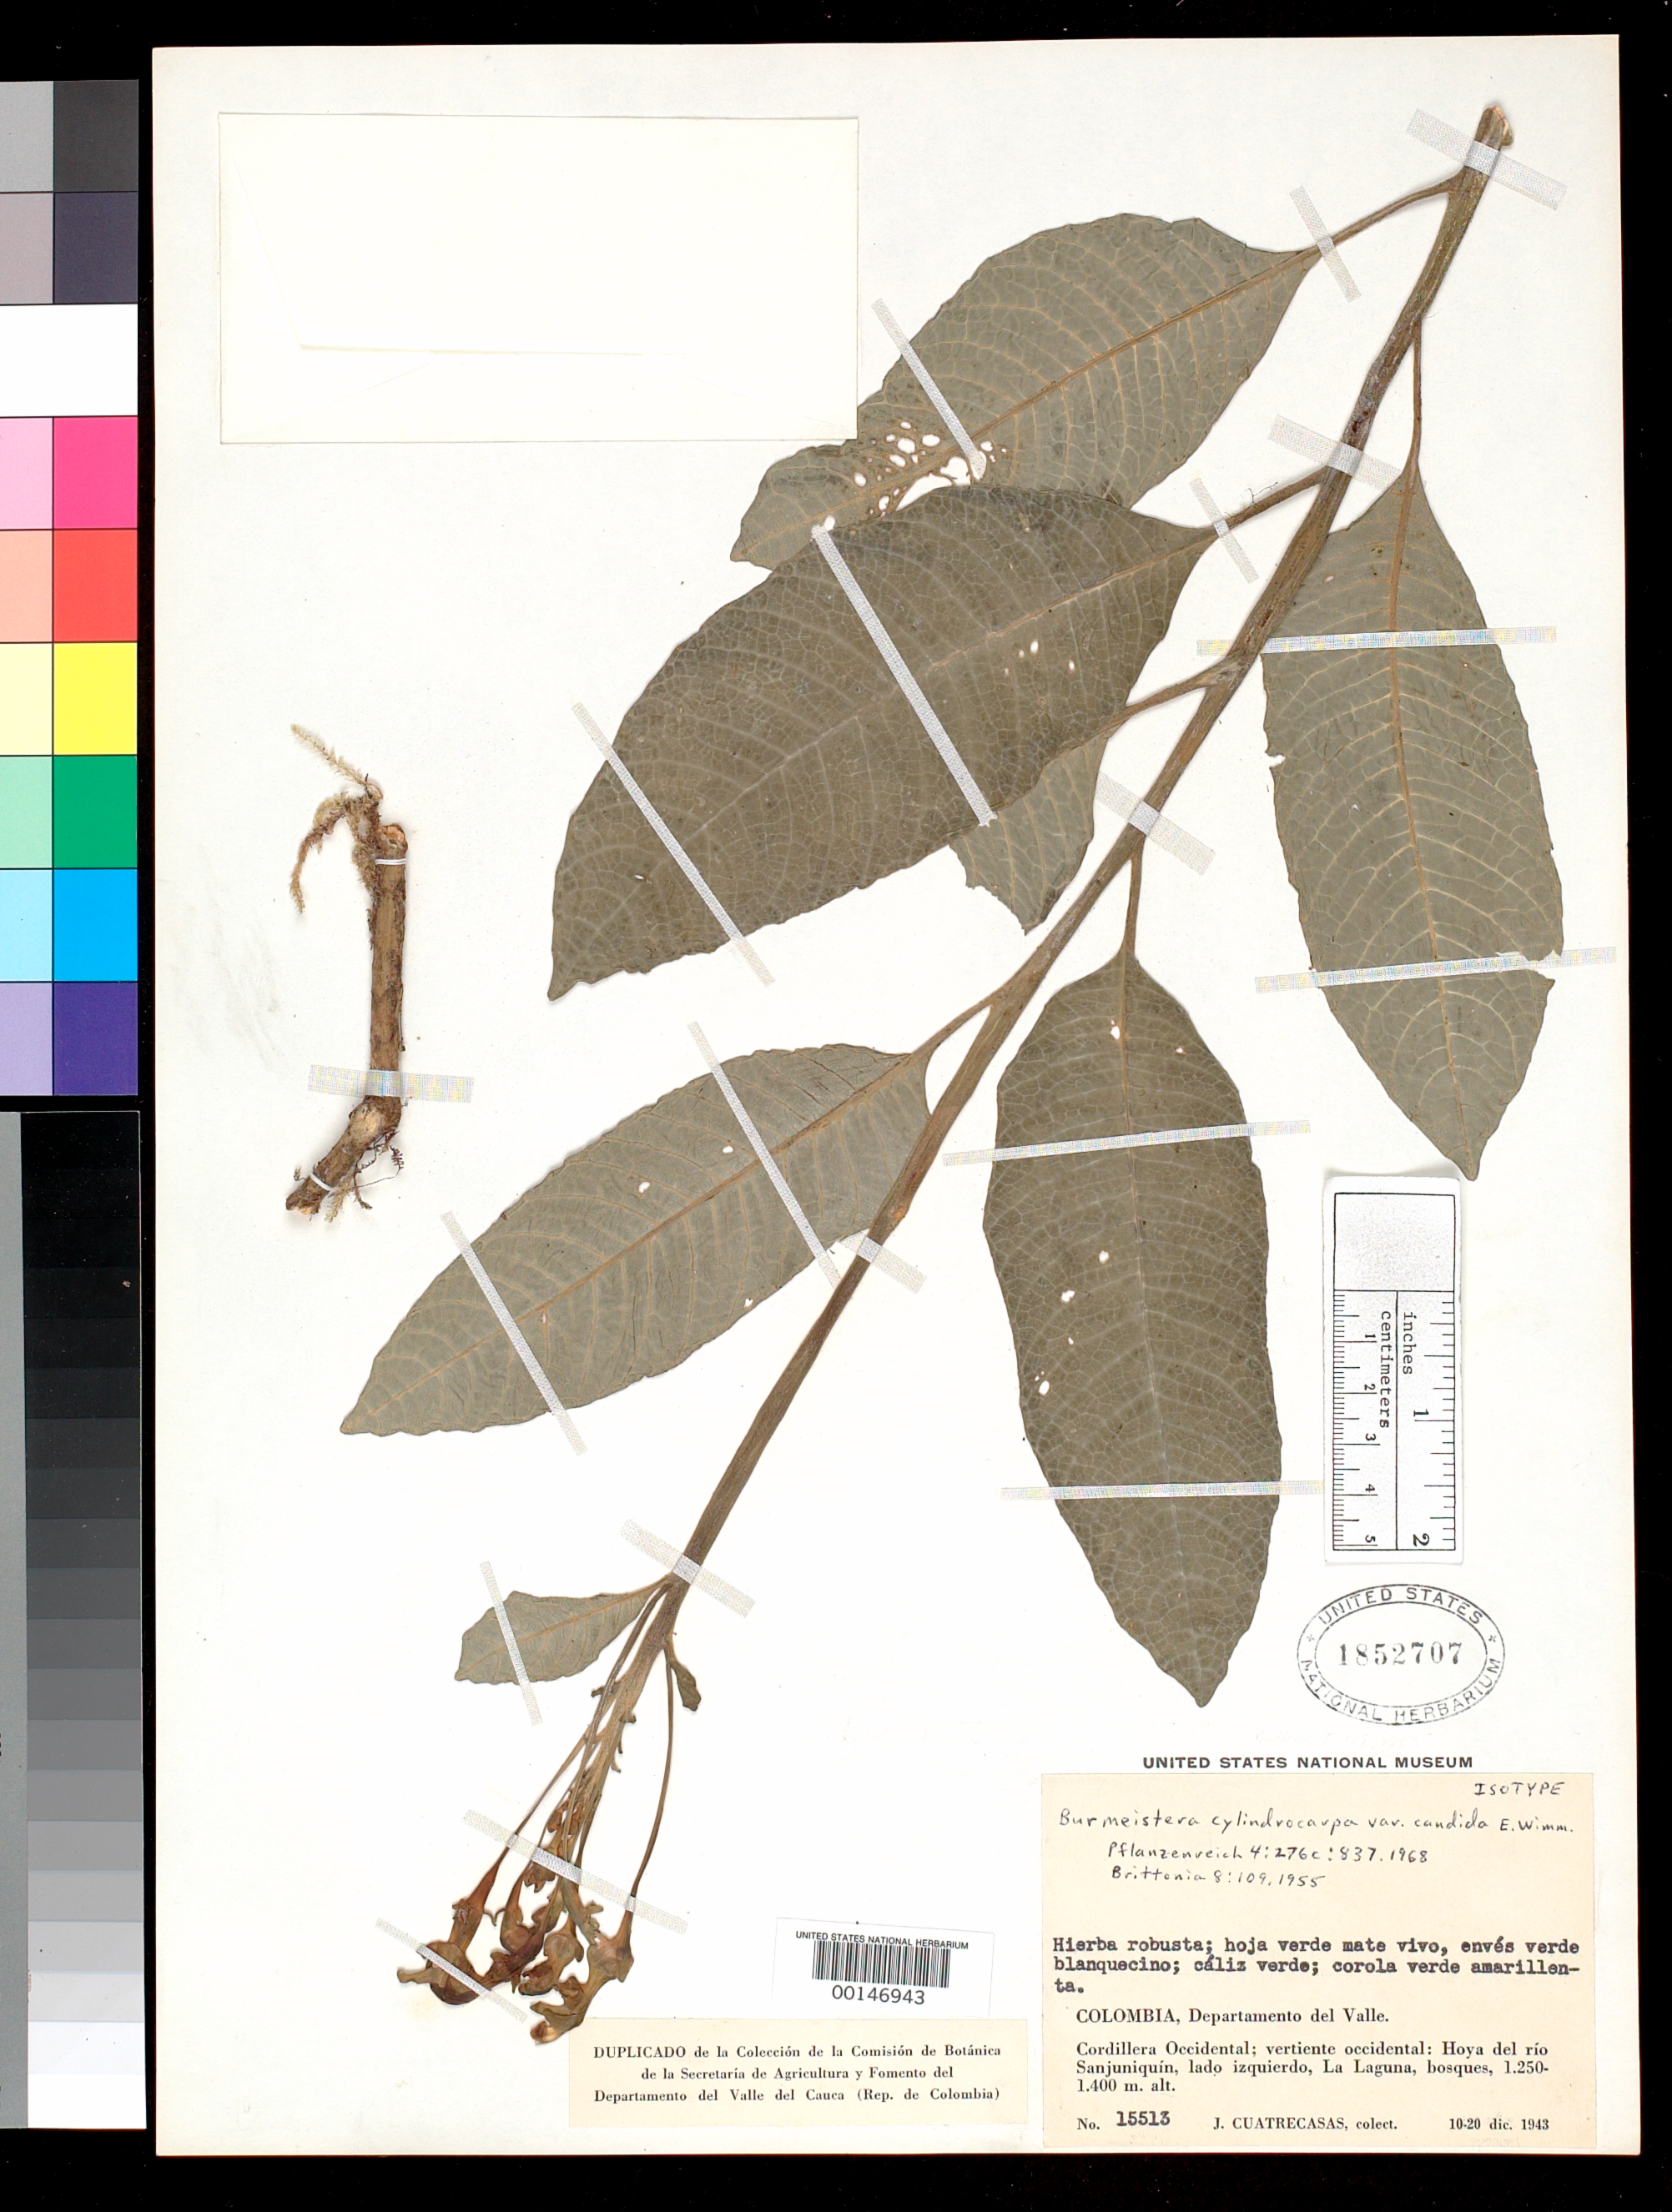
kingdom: Plantae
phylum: Tracheophyta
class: Magnoliopsida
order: Asterales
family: Campanulaceae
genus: Burmeistera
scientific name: Burmeistera cylindrocarpa var. candida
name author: E. Wimm.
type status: Isotype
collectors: J. Cuatrecasas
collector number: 15513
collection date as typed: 10 Dec 1943 to 20 Dec 1943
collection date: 1943-12-10/1943-12-20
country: Colombia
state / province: Valle del Cauca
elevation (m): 1250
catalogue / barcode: US 1852707